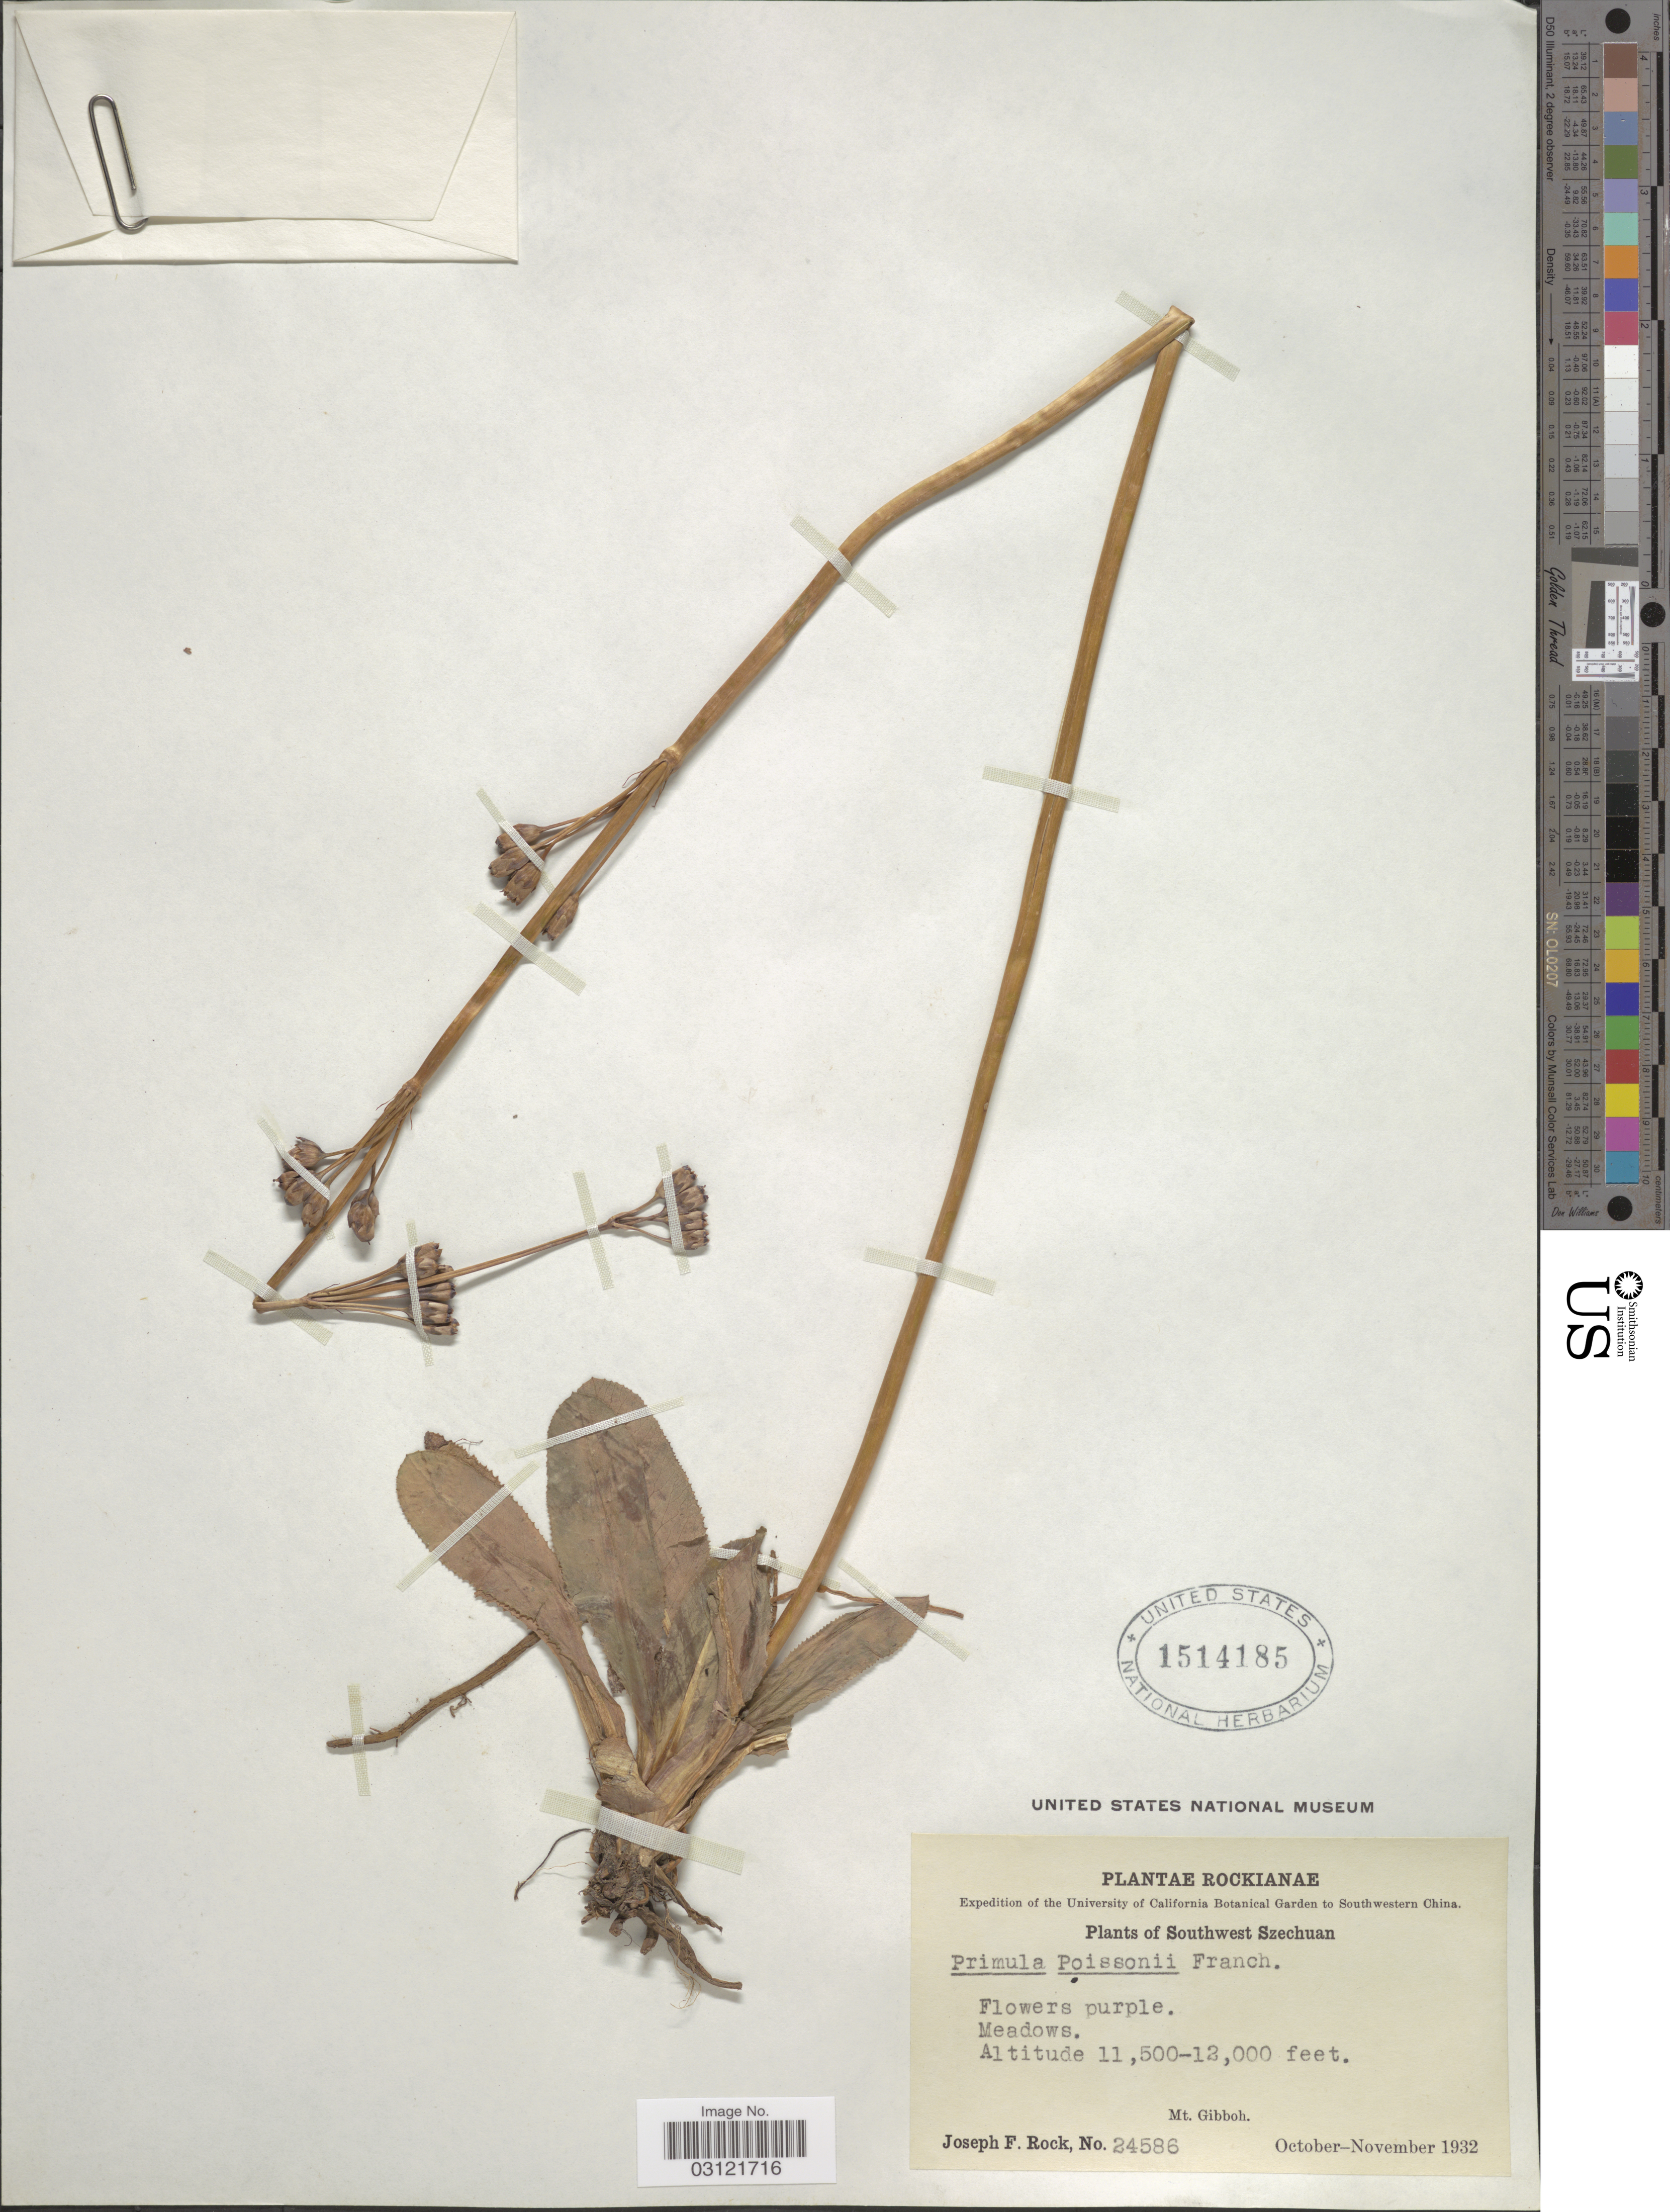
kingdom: Plantae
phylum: Tracheophyta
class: Magnoliopsida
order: Ericales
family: Primulaceae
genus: Primula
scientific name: Primula poissonii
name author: Franch.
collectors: J. F. Rock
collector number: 24586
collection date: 1932-10/1932-11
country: China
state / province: Sichuan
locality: Southwestern China. Southwest Szechuan. Mt. Gibboh.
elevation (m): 3505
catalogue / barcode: US 1514185